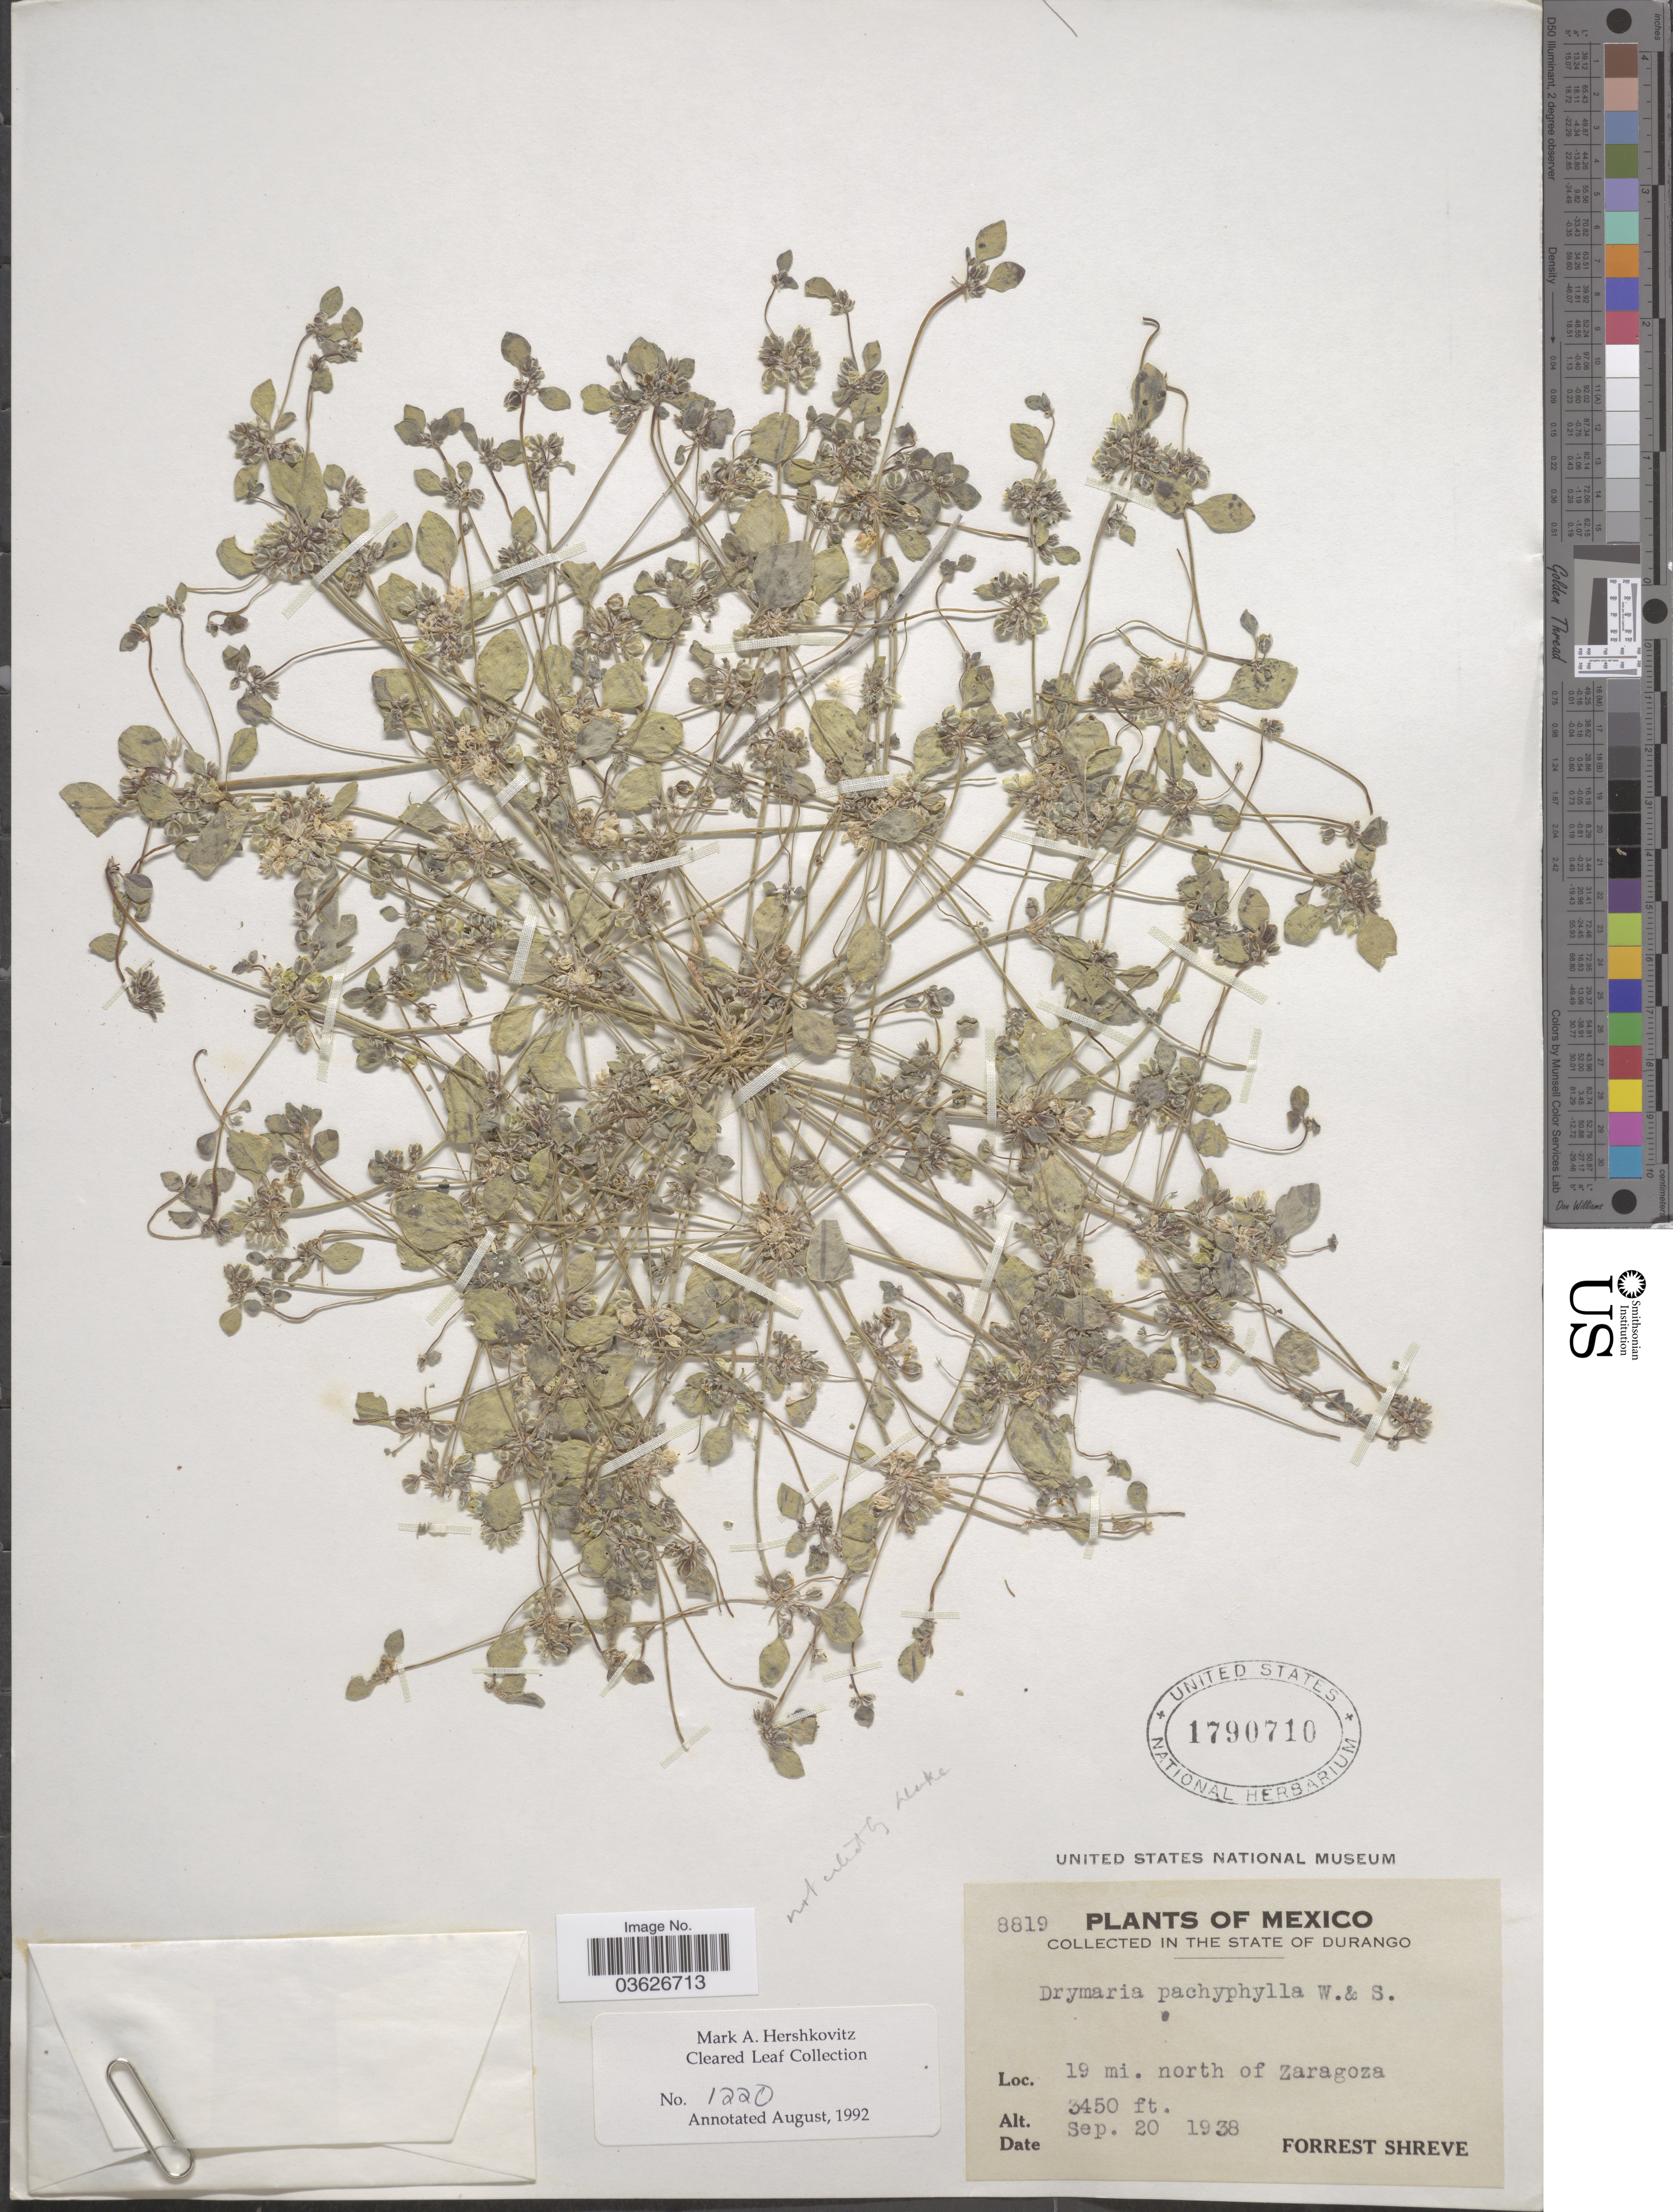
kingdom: Plantae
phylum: Tracheophyta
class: Magnoliopsida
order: Caryophyllales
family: Caryophyllaceae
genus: Drymaria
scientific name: Drymaria pachyphylla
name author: Wooton & Standl.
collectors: F. Shreve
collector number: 8819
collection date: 1938-09-20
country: Mexico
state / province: Durango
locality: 19 mi. north of Zaragoza.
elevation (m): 1052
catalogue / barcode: US 1790710